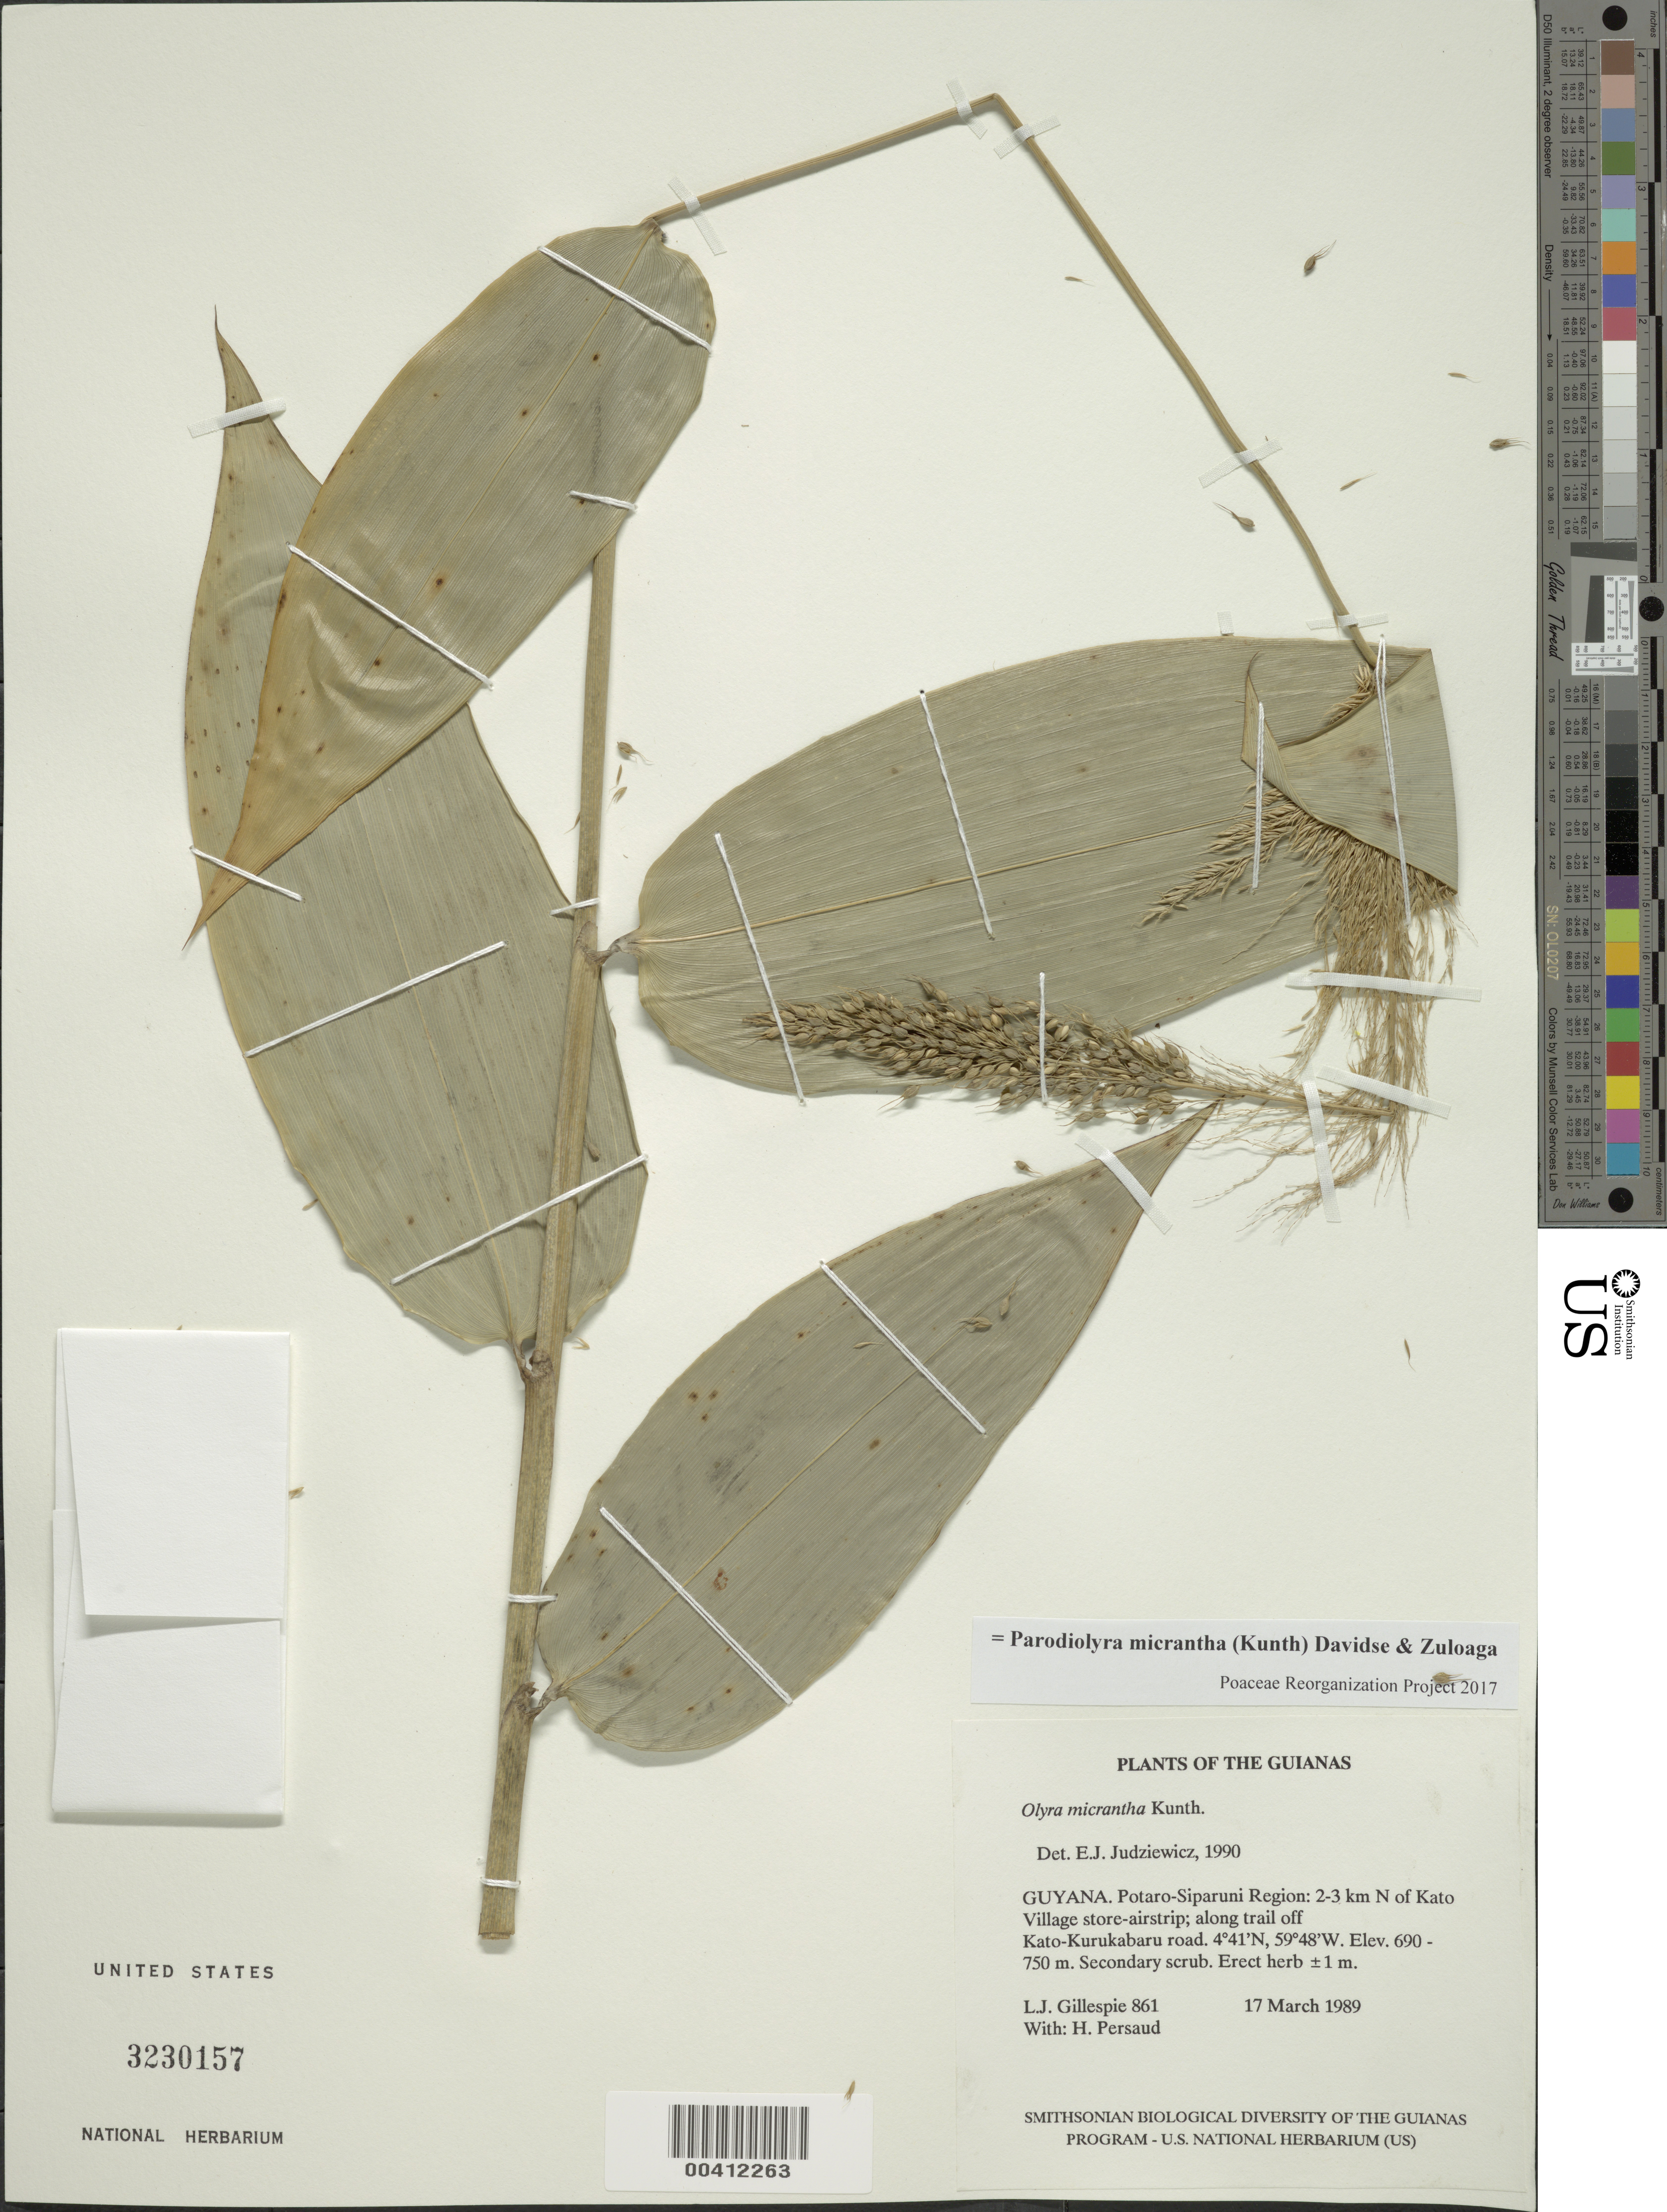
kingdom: Plantae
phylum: Tracheophyta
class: Liliopsida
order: Poales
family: Poaceae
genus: Parodiolyra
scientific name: Parodiolyra micrantha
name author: (Kunth) Davidse & Zuloaga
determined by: Poaceae Reorganization Project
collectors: L. J. Gillespie & H. Peraud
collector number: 861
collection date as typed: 17 Mar 1989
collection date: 1989-03-17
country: Guyana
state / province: Potaro-Siparuni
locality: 2-3 km n of kato village store-airstrip, off kato - kurukabaru rd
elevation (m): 690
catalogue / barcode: US 3230157